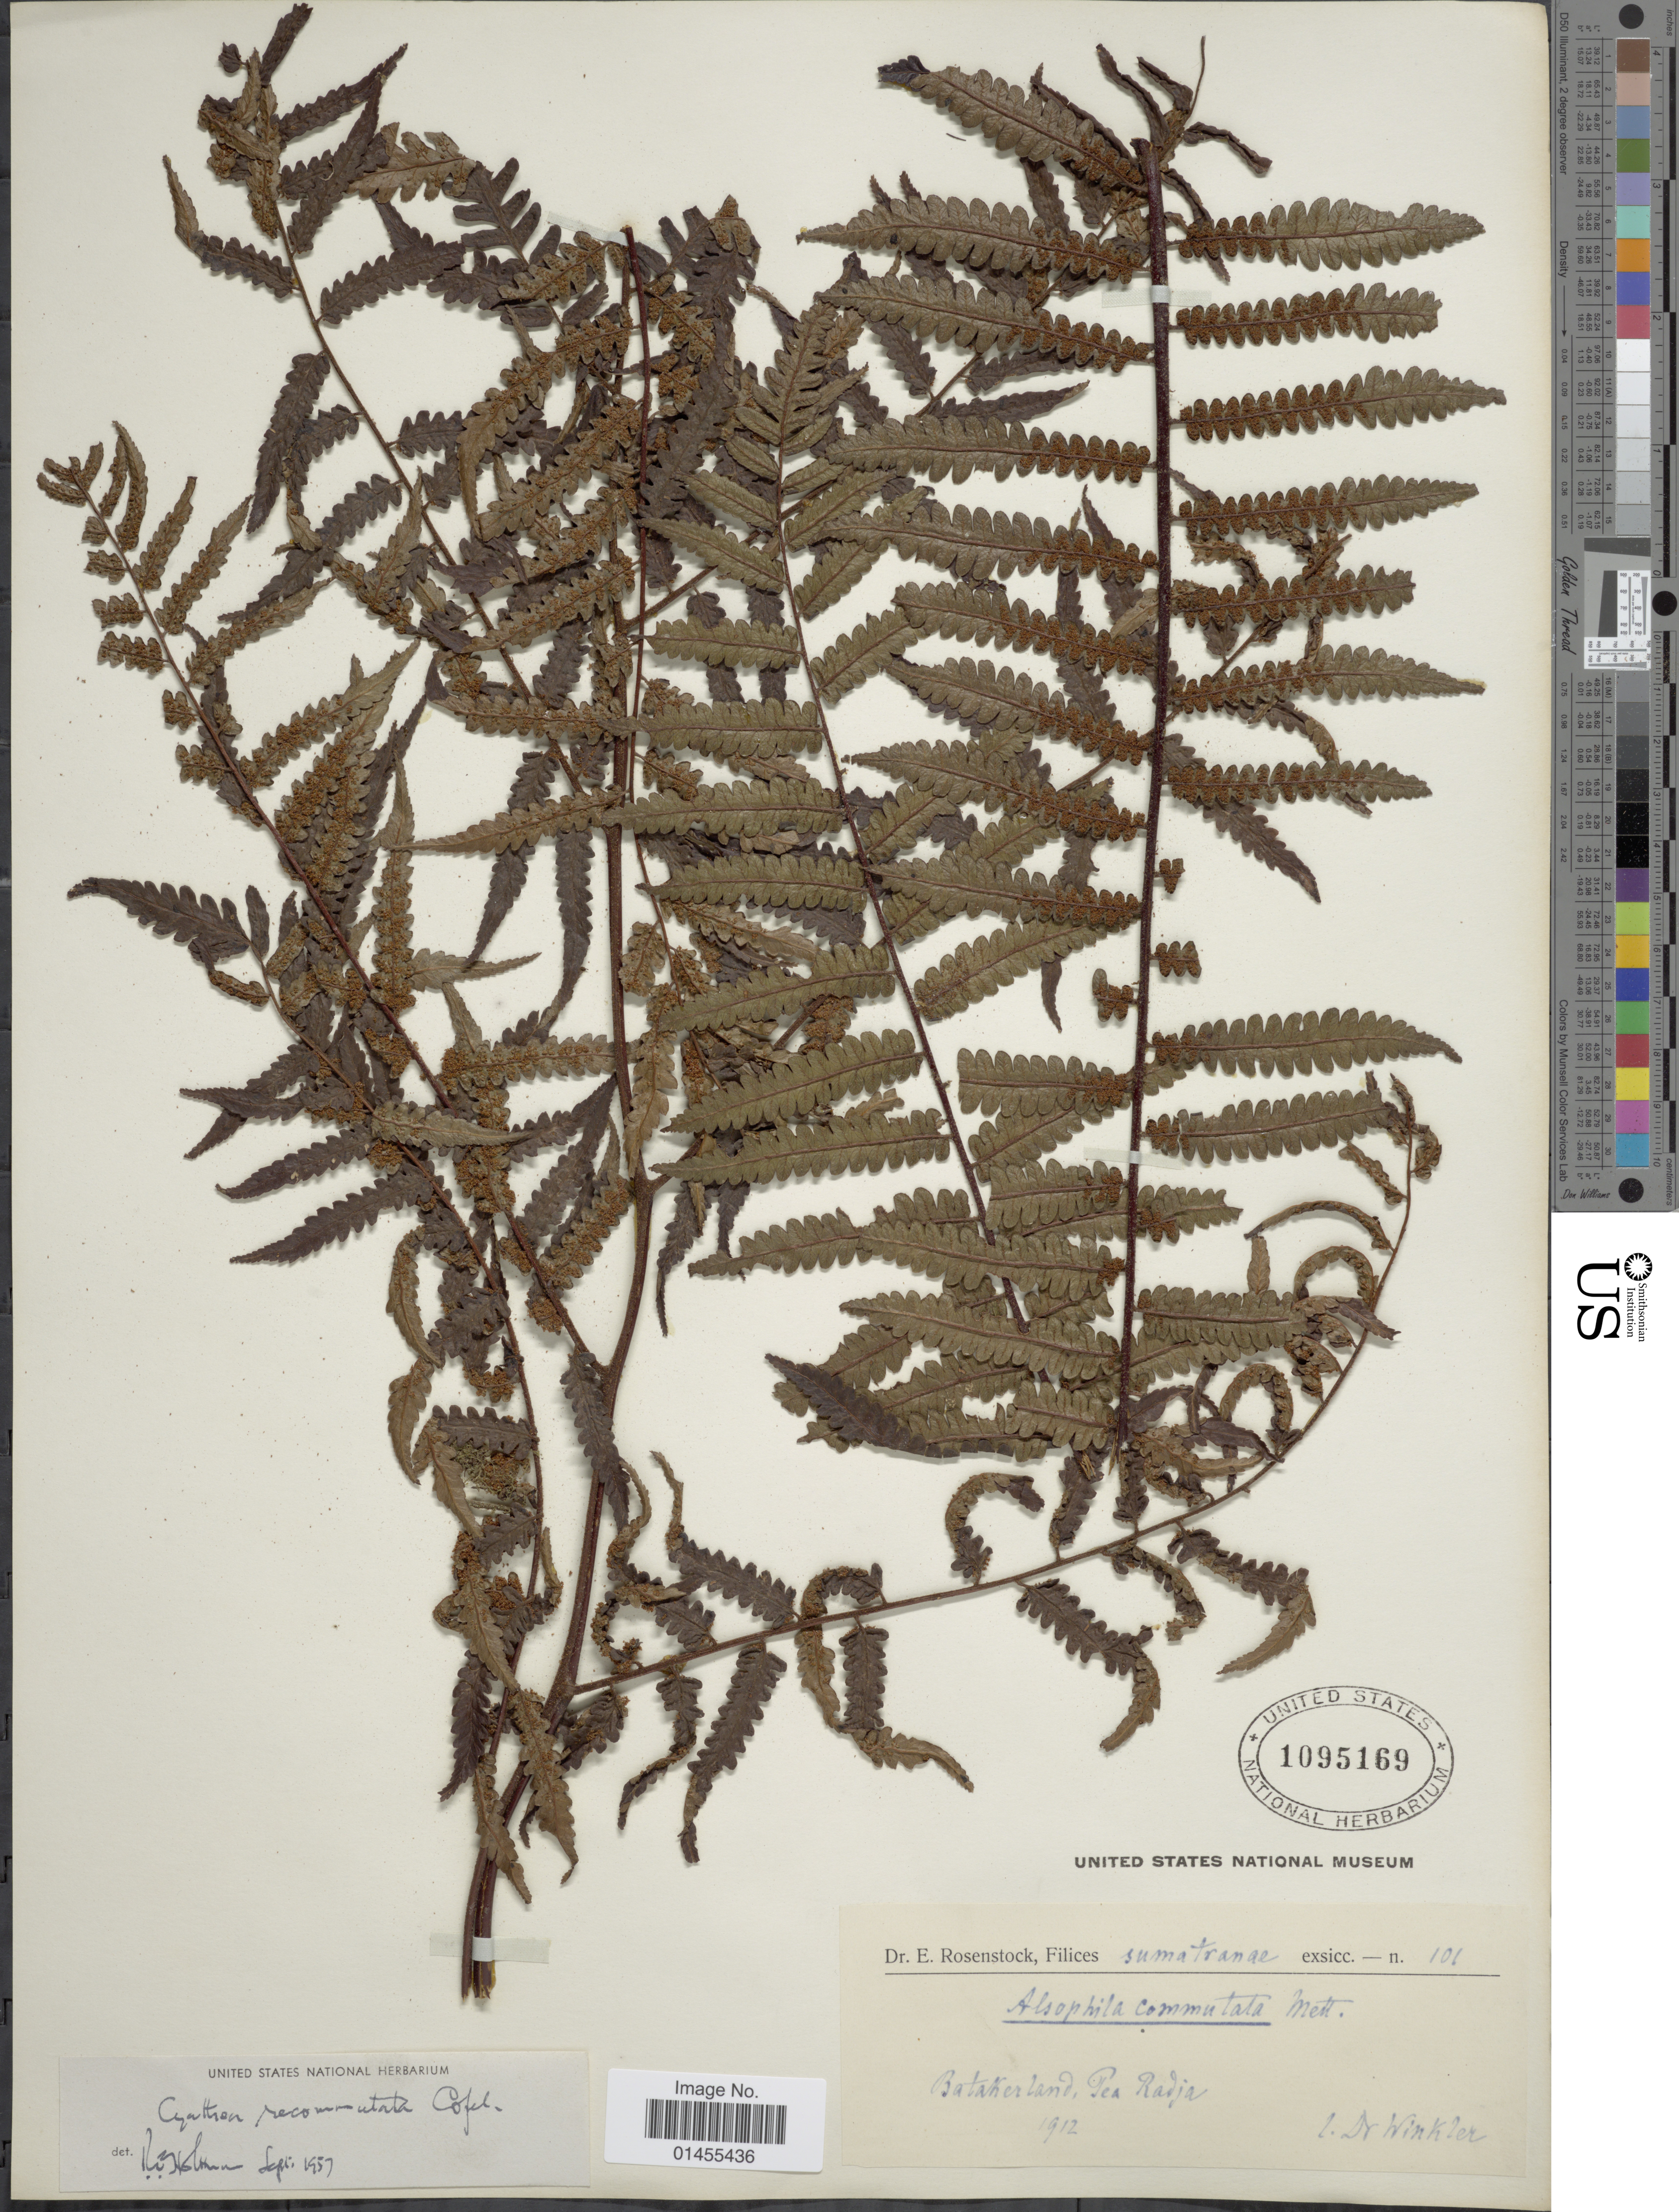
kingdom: Plantae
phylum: Tracheophyta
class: Polypodiopsida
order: Cyatheales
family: Cyatheaceae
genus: Alsophila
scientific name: Alsophila commutata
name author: Mett.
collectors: -. Winkler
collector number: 101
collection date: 1912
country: Indonesia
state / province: Sumatra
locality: Batakerland, Pea Raja.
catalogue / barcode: US 1095169